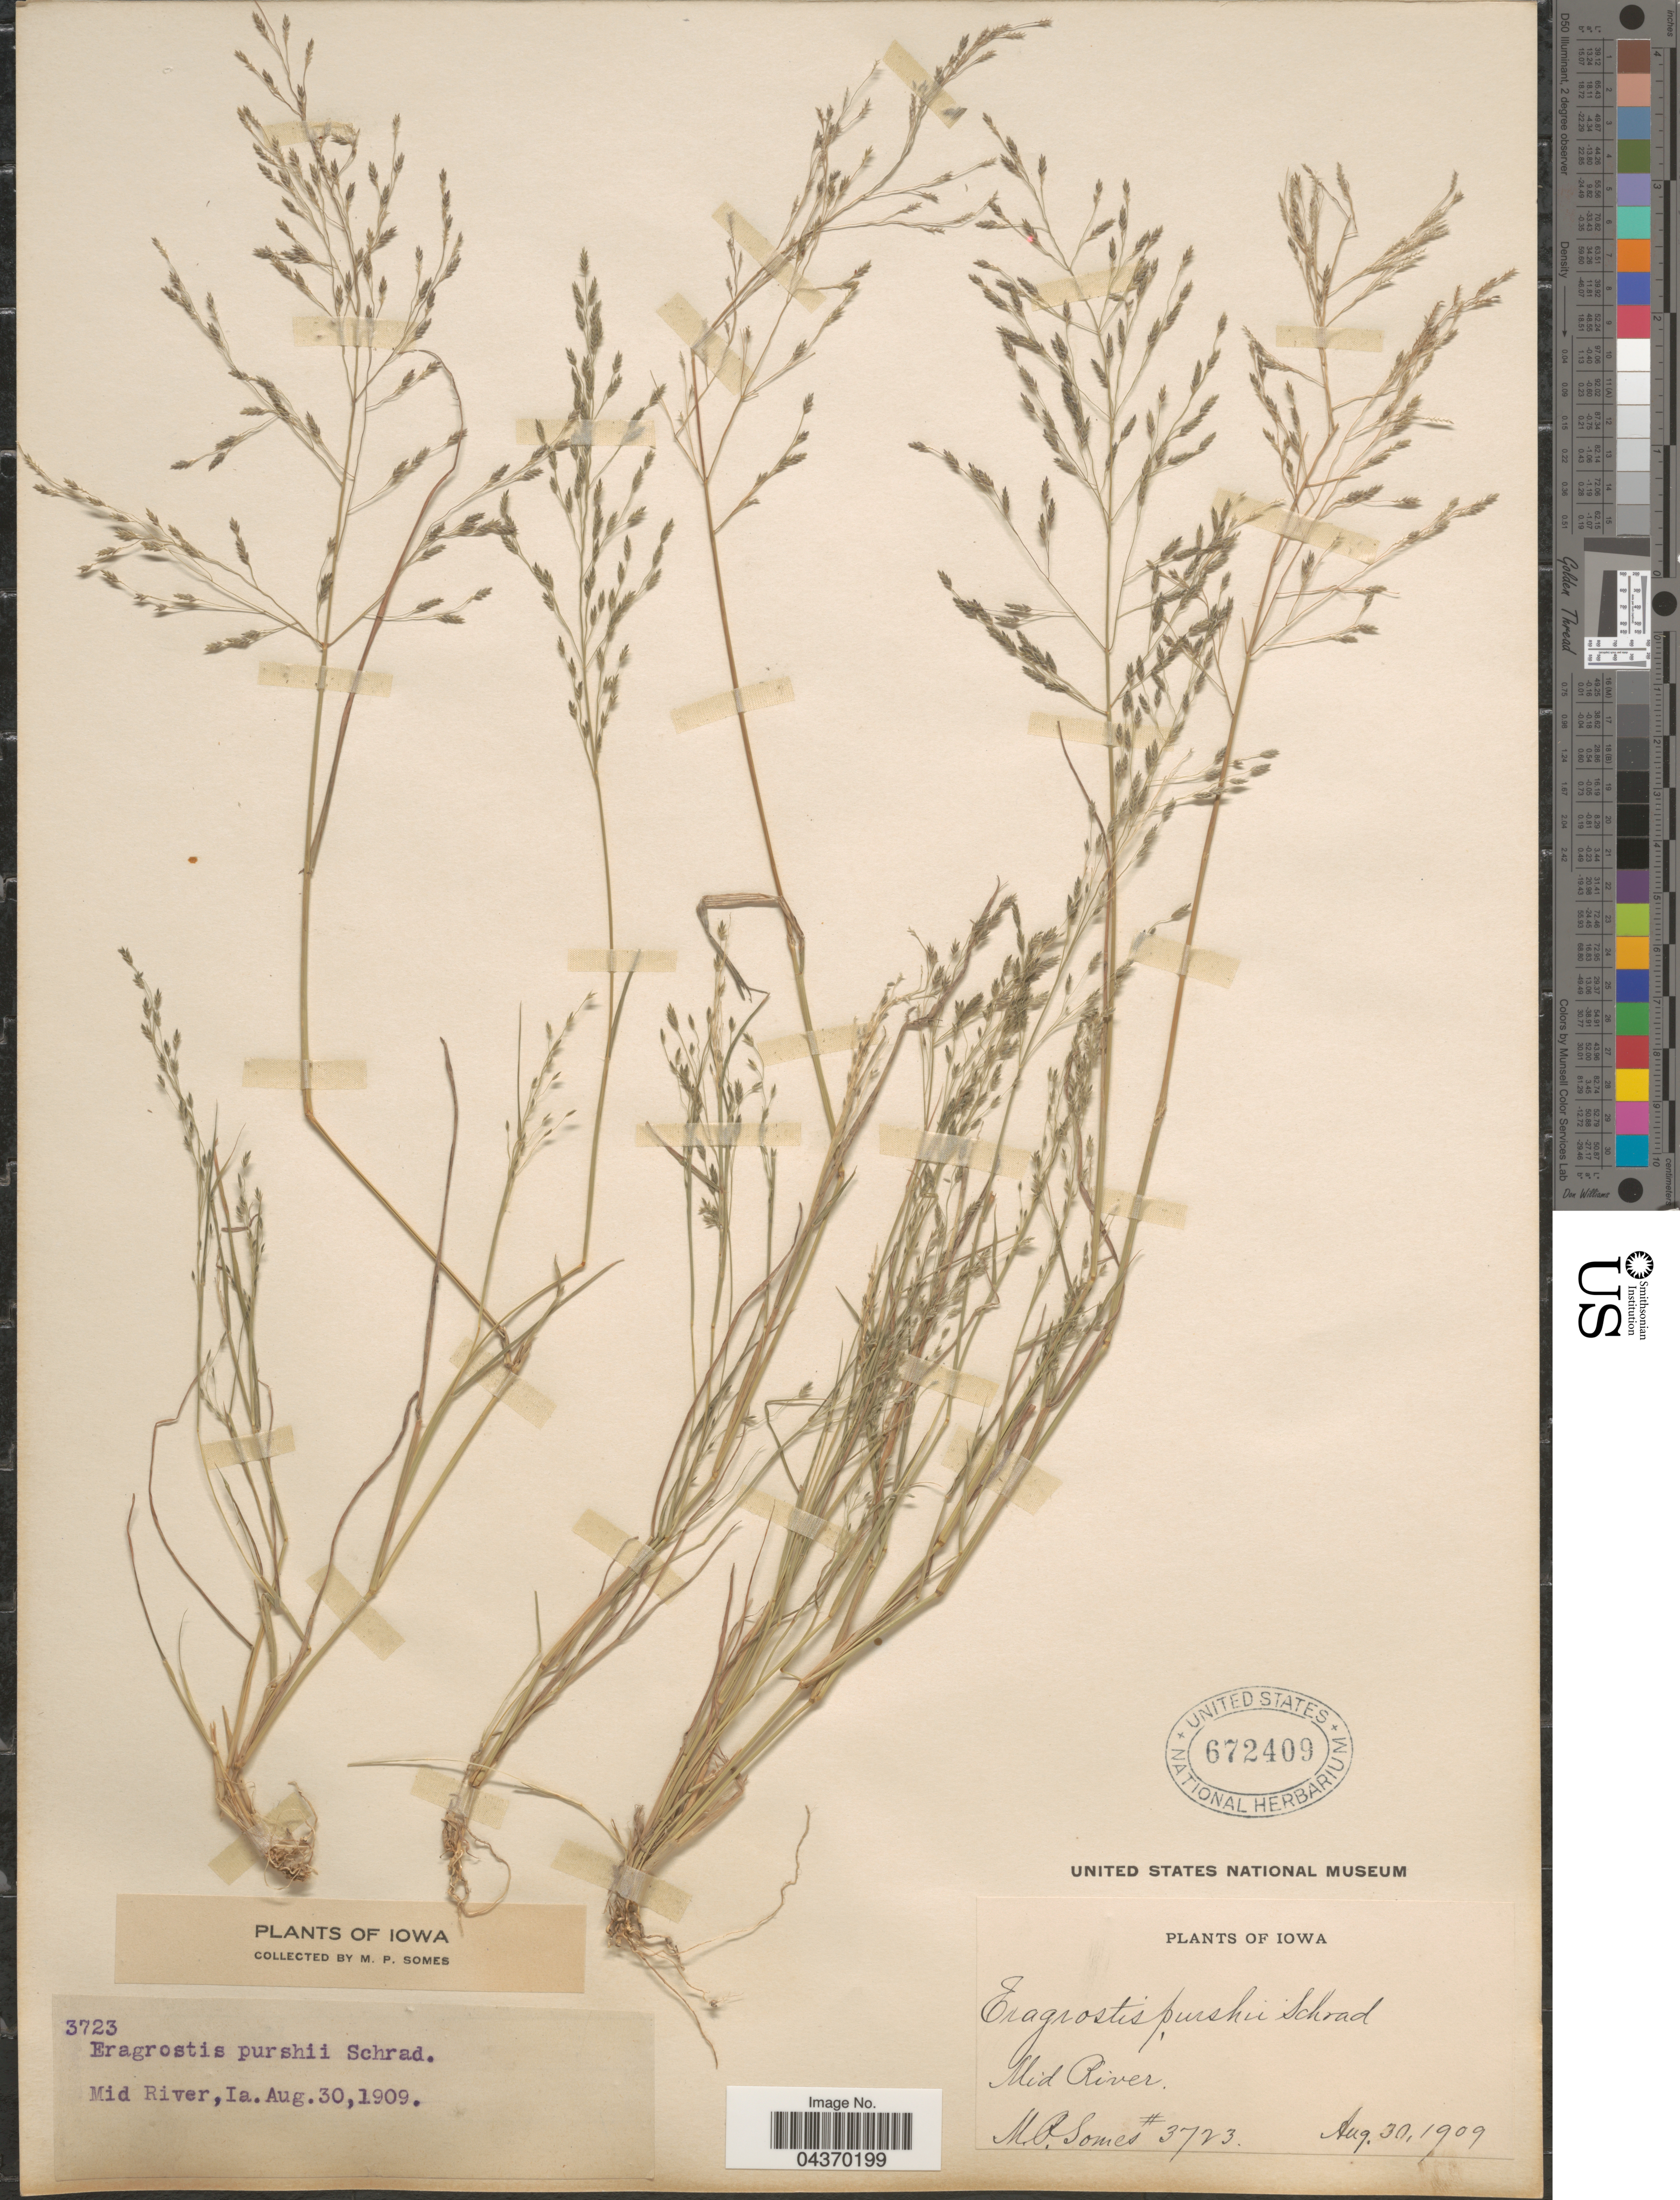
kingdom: Plantae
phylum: Tracheophyta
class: Liliopsida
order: Poales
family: Poaceae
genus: Eragrostis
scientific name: Eragrostis pectinacea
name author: (Michx.) Nees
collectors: M. Somes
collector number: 3723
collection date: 1909-08-30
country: United States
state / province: Iowa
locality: Mid River.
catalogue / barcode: US 672409